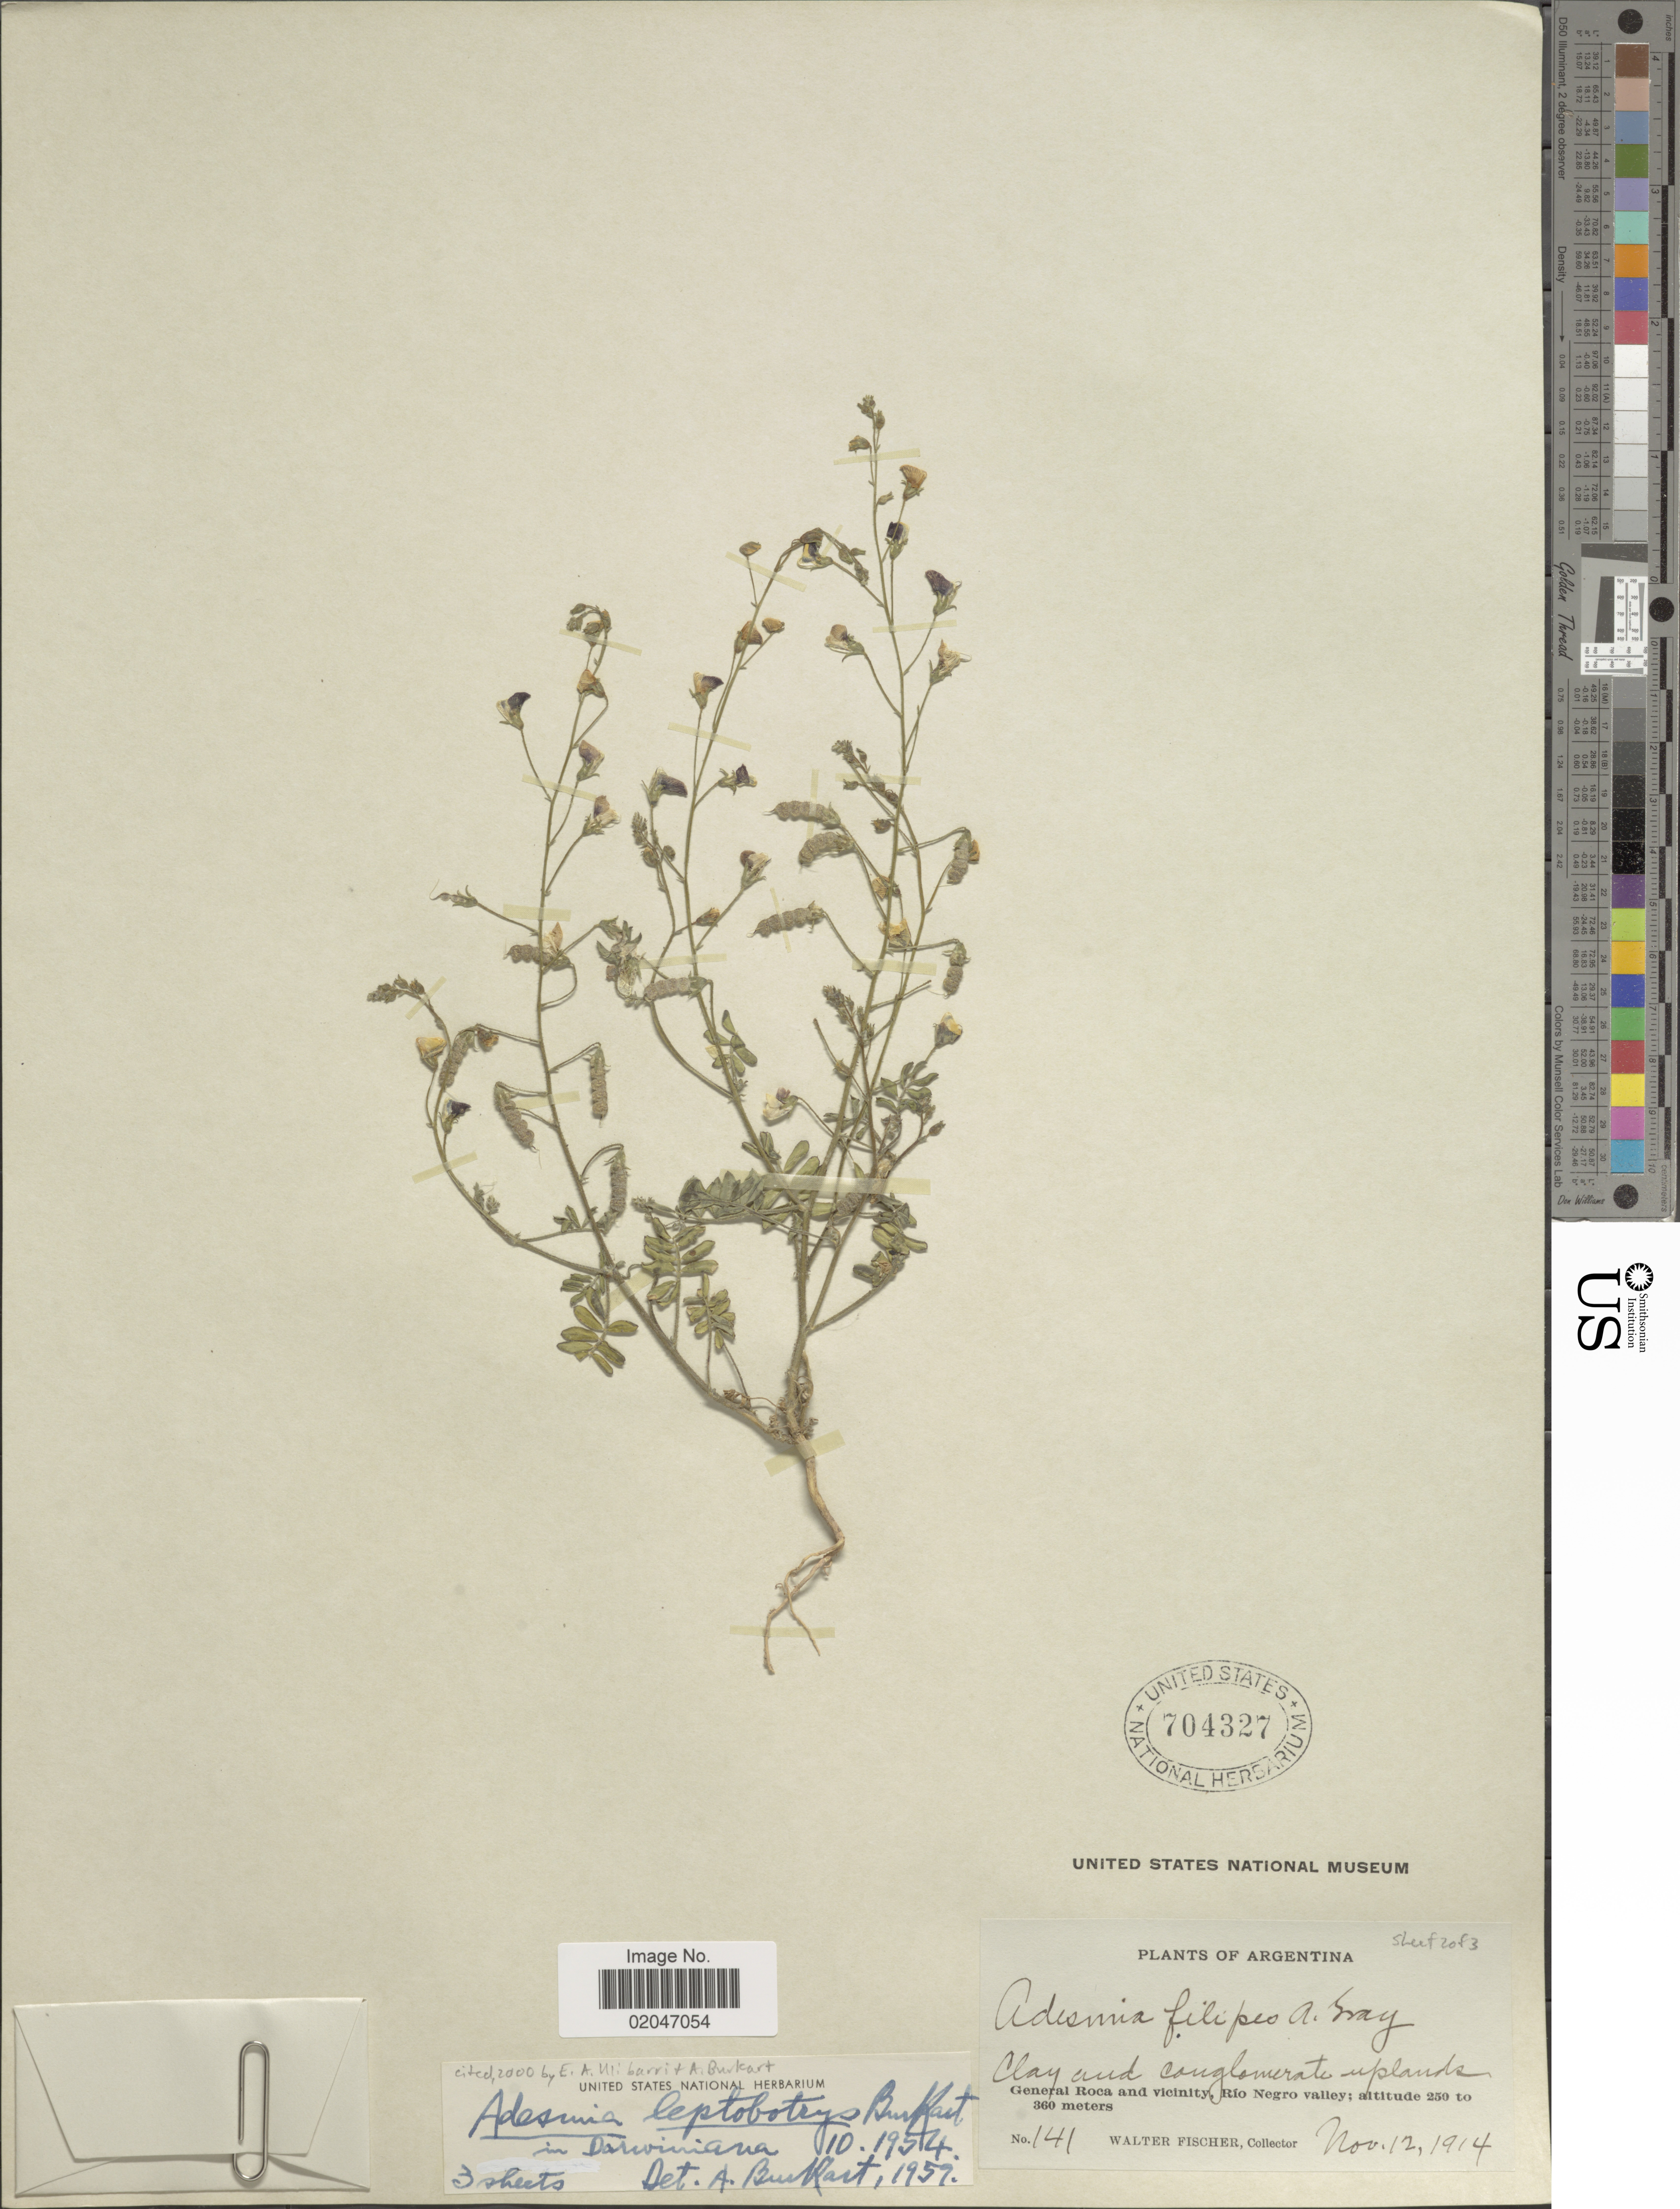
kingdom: Plantae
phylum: Tracheophyta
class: Magnoliopsida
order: Fabales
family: Fabaceae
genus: Adesmia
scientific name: Adesmia leptobotrys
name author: Burkart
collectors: W. Fischer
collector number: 141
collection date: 1914-11-12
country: Argentina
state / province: Rio Negro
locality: General Roca and vicinity, Rio Negro valley.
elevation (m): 250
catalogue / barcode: US 704327